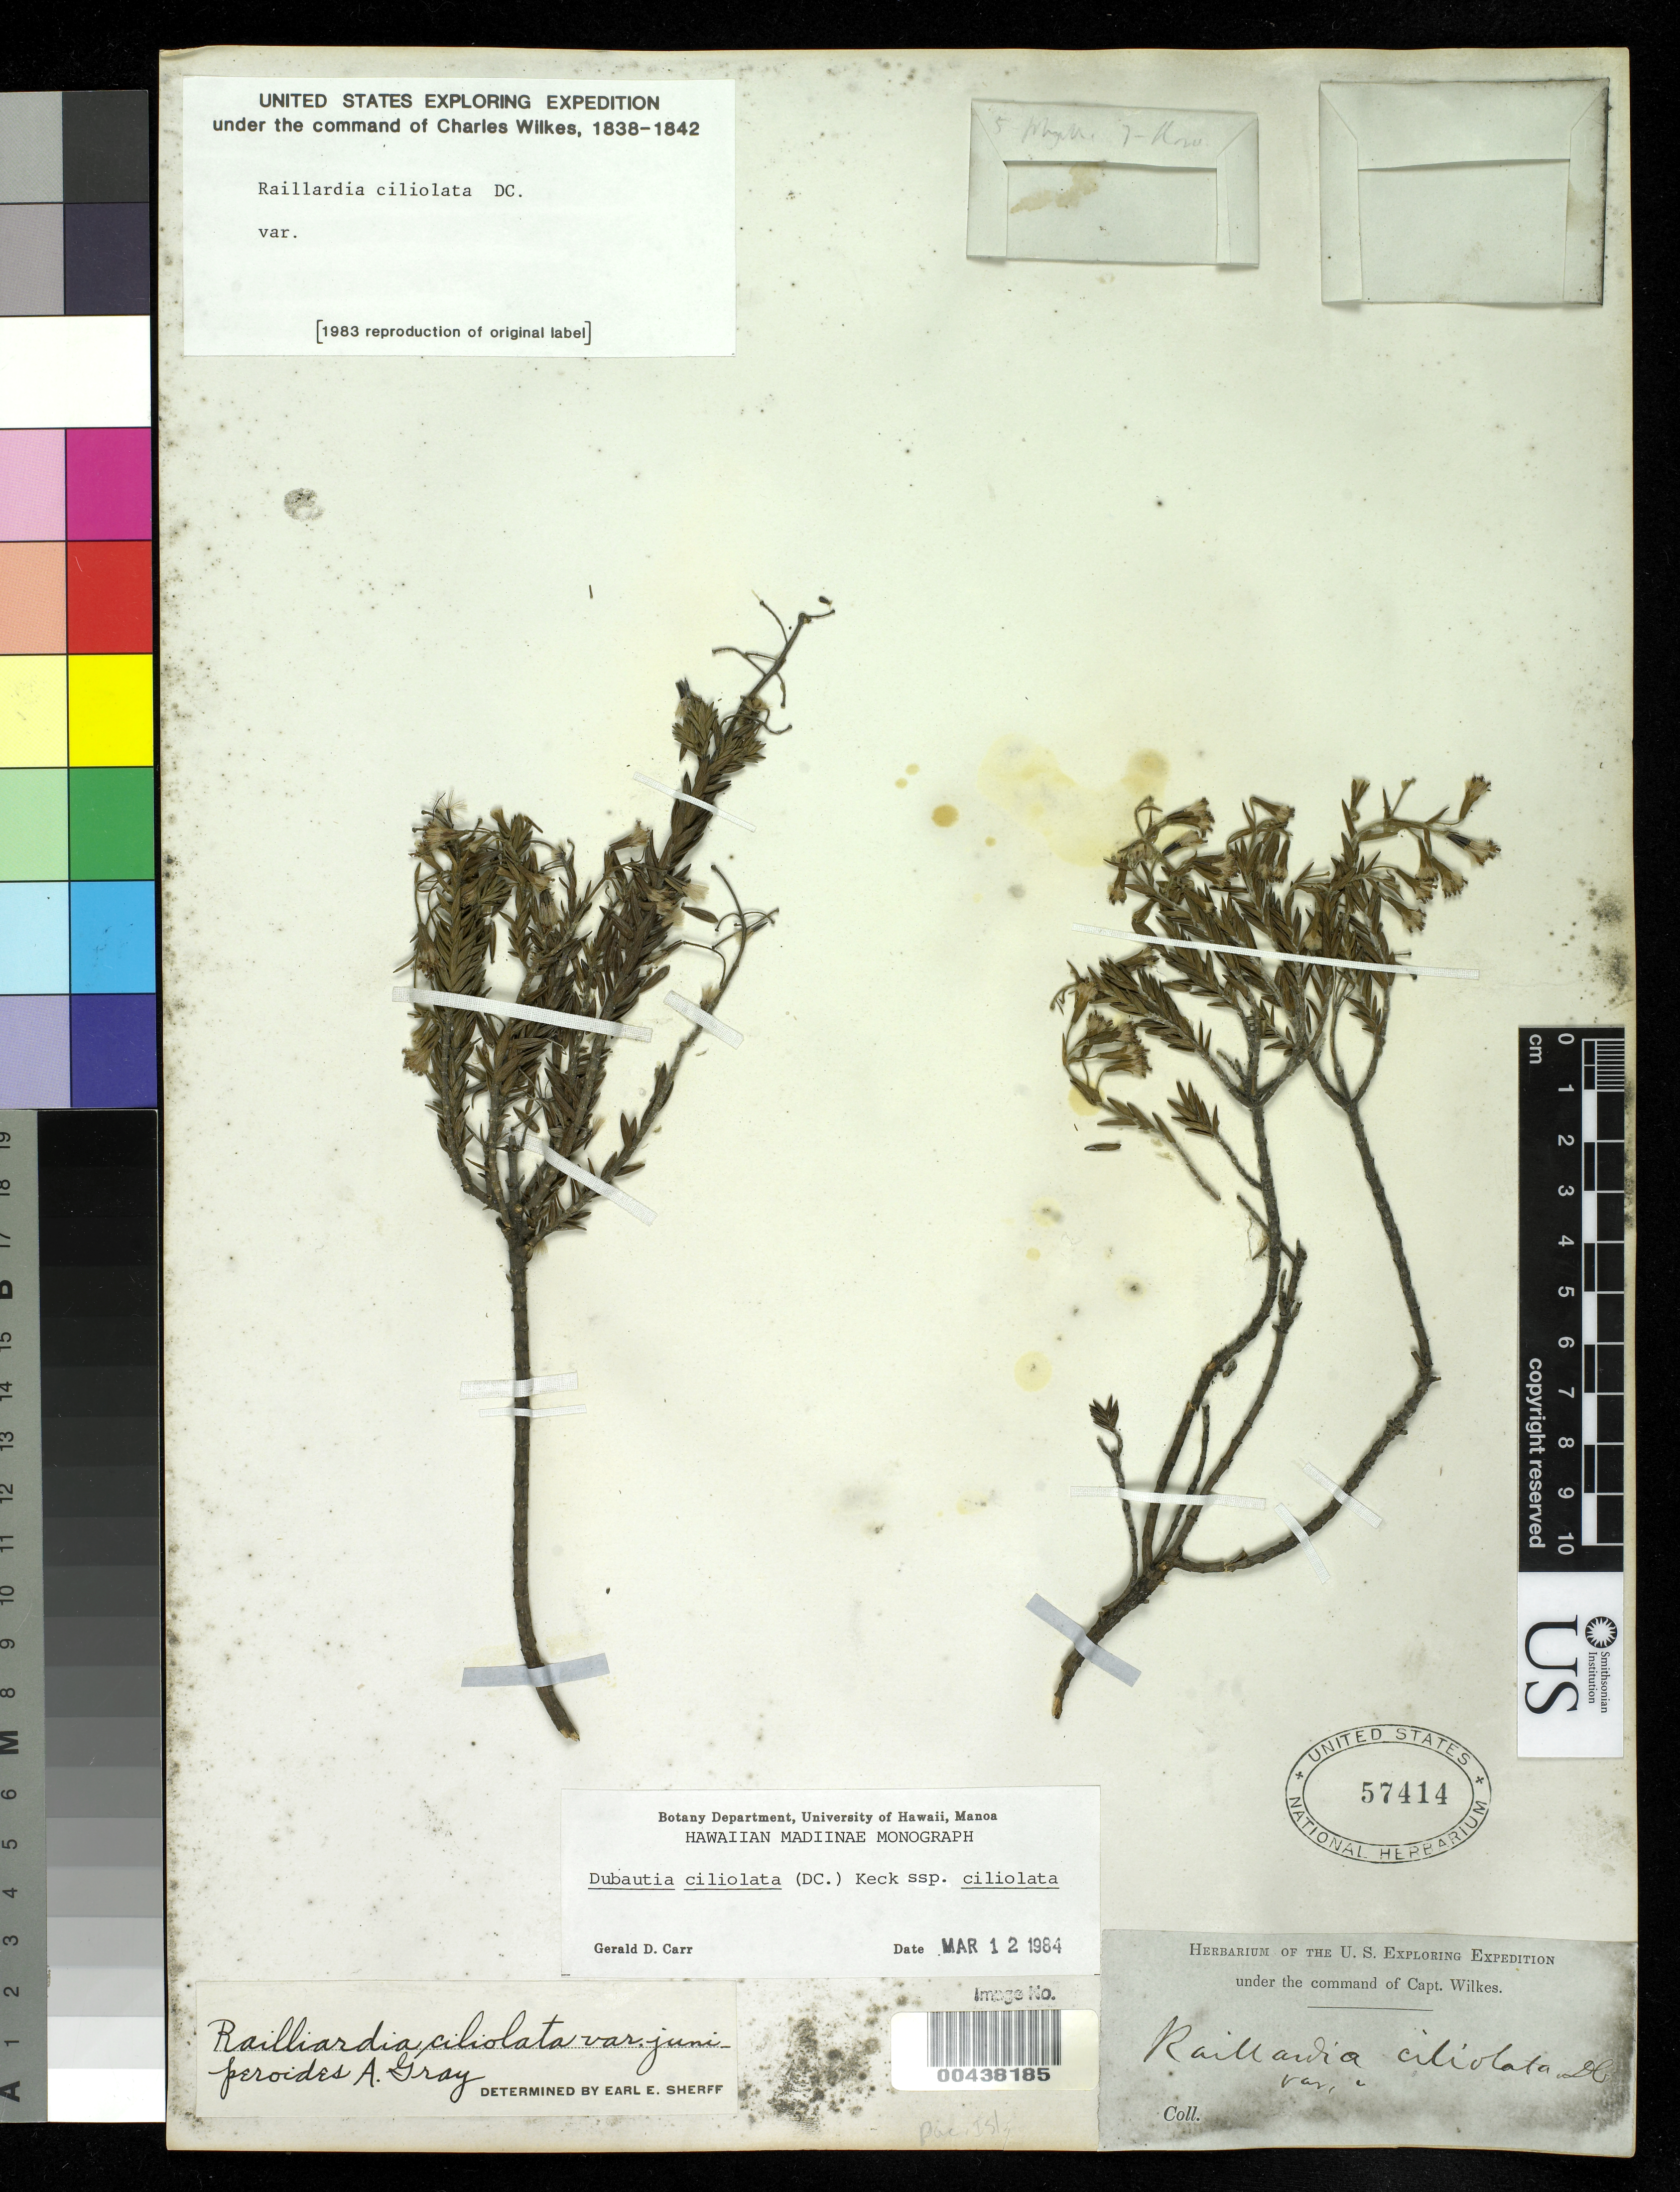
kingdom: Plantae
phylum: Tracheophyta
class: Magnoliopsida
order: Asterales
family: Asteraceae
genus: Dubautia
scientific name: Dubautia ciliolata subsp. ciliolata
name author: (DC.) D.D. Keck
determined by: Carr, G. D.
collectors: Wilkes Explor. Exped.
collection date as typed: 1838 to -- --- 1842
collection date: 1838/1842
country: United States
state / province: Hawaii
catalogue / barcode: US 57414